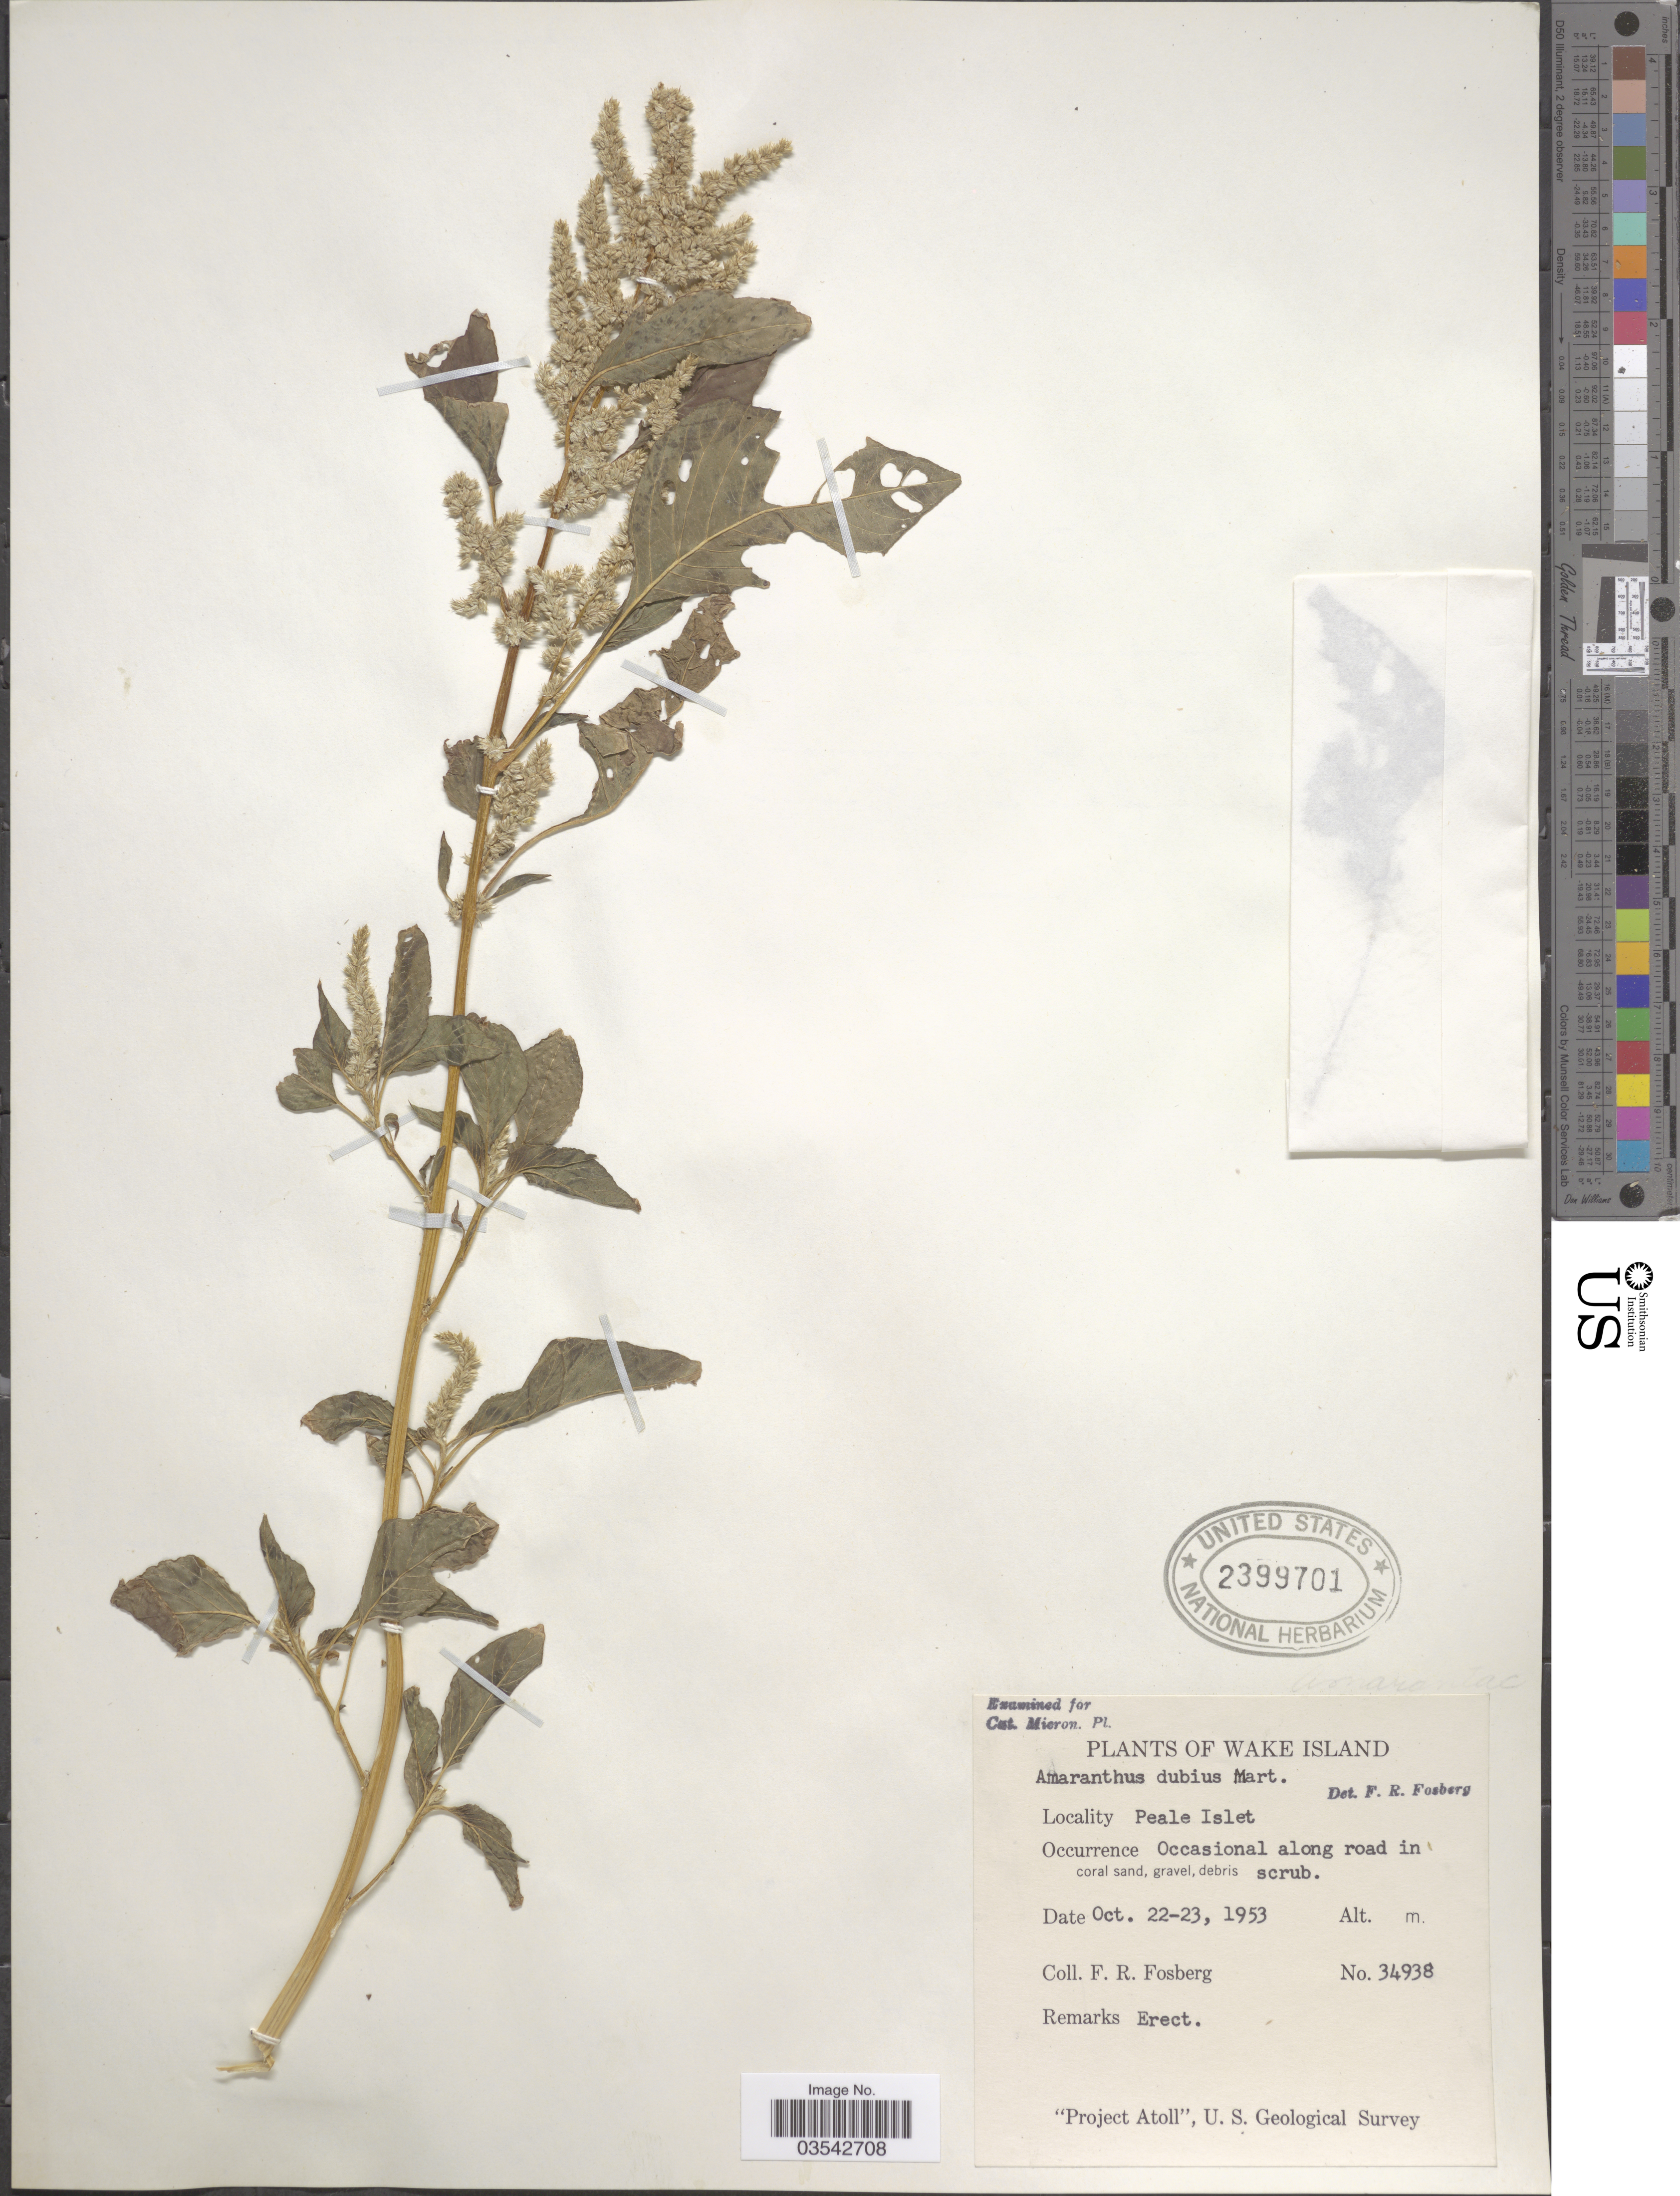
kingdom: Plantae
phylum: Tracheophyta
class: Magnoliopsida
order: Caryophyllales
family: Amaranthaceae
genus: Amaranthus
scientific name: Amaranthus dubius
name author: Mart. ex Thell.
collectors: F. R. Fosberg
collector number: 34938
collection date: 1953-10-22/1953-10-23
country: U.S. Administered Pacific Islands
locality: Wake Island. Peale Islet.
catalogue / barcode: US 2399701